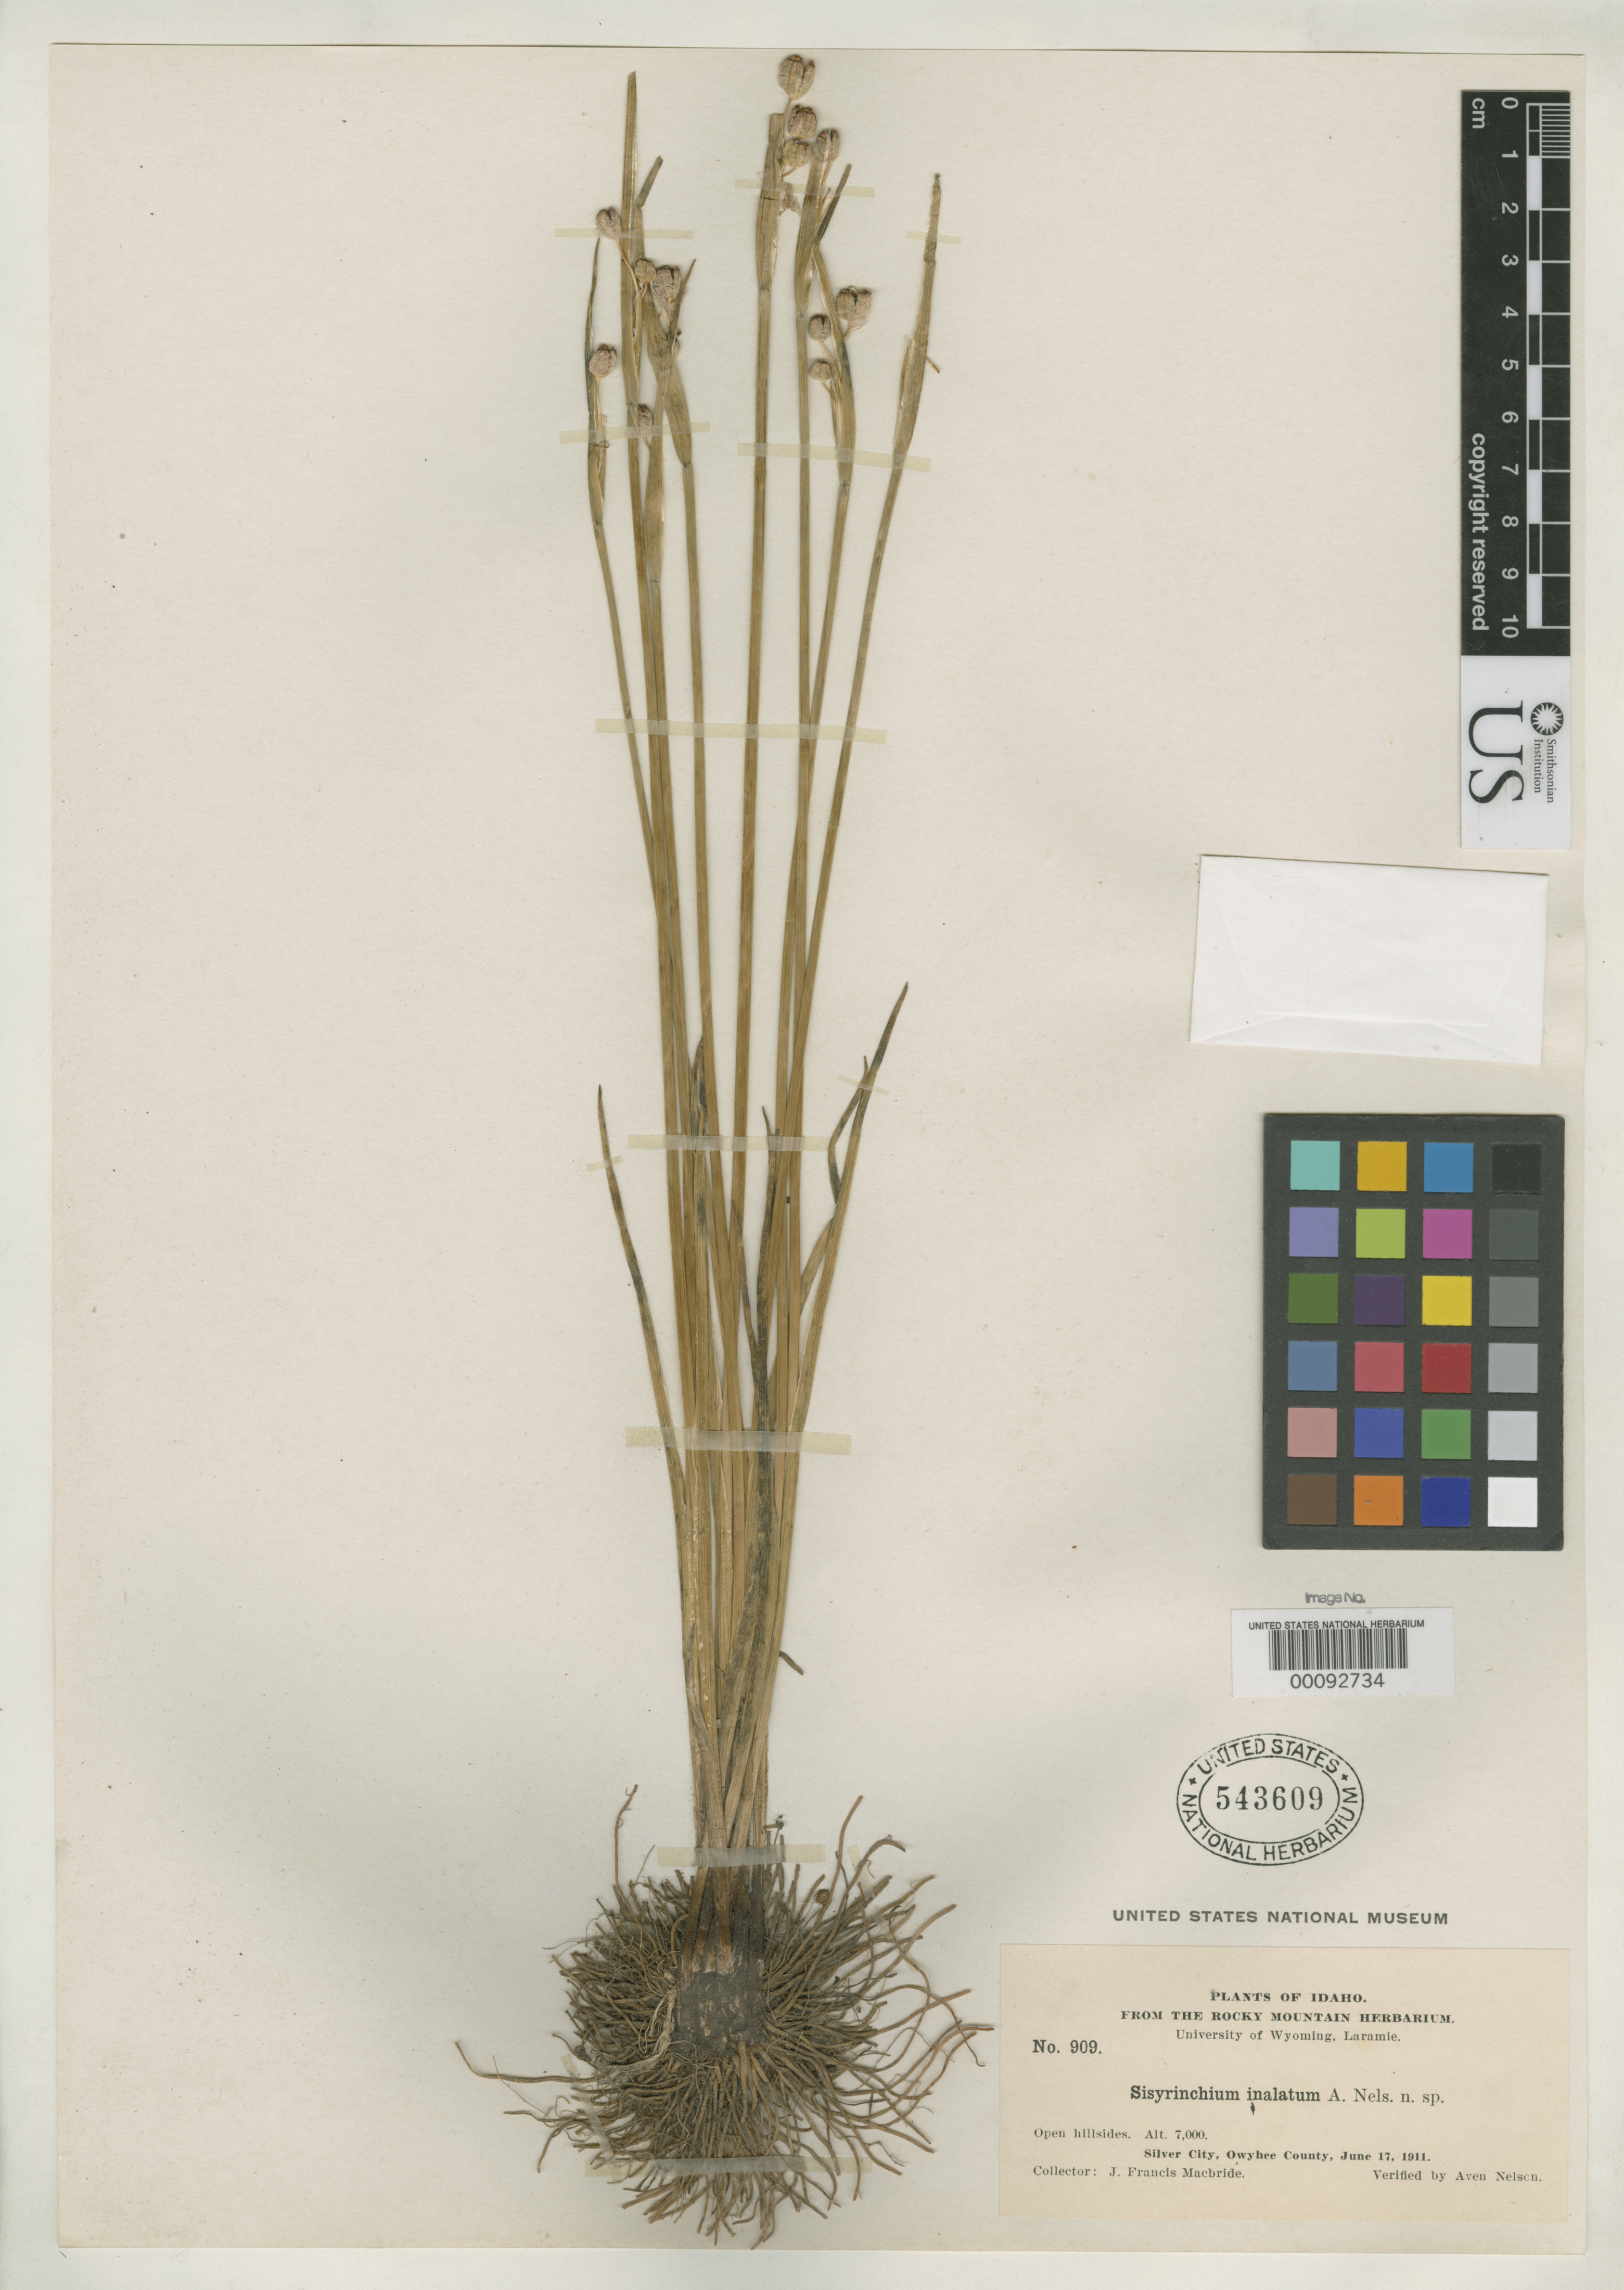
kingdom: Plantae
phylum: Tracheophyta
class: Liliopsida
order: Asparagales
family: Iridaceae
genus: Sisyrinchium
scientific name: Sisyrinchium inalatum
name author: A. Nelson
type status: Isotype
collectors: J. F. Macbride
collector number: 909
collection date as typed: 17 Jun 1911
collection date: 1911-06-17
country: United States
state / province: Idaho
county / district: Owyhee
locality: Silver City.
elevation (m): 2134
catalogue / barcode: US 543609